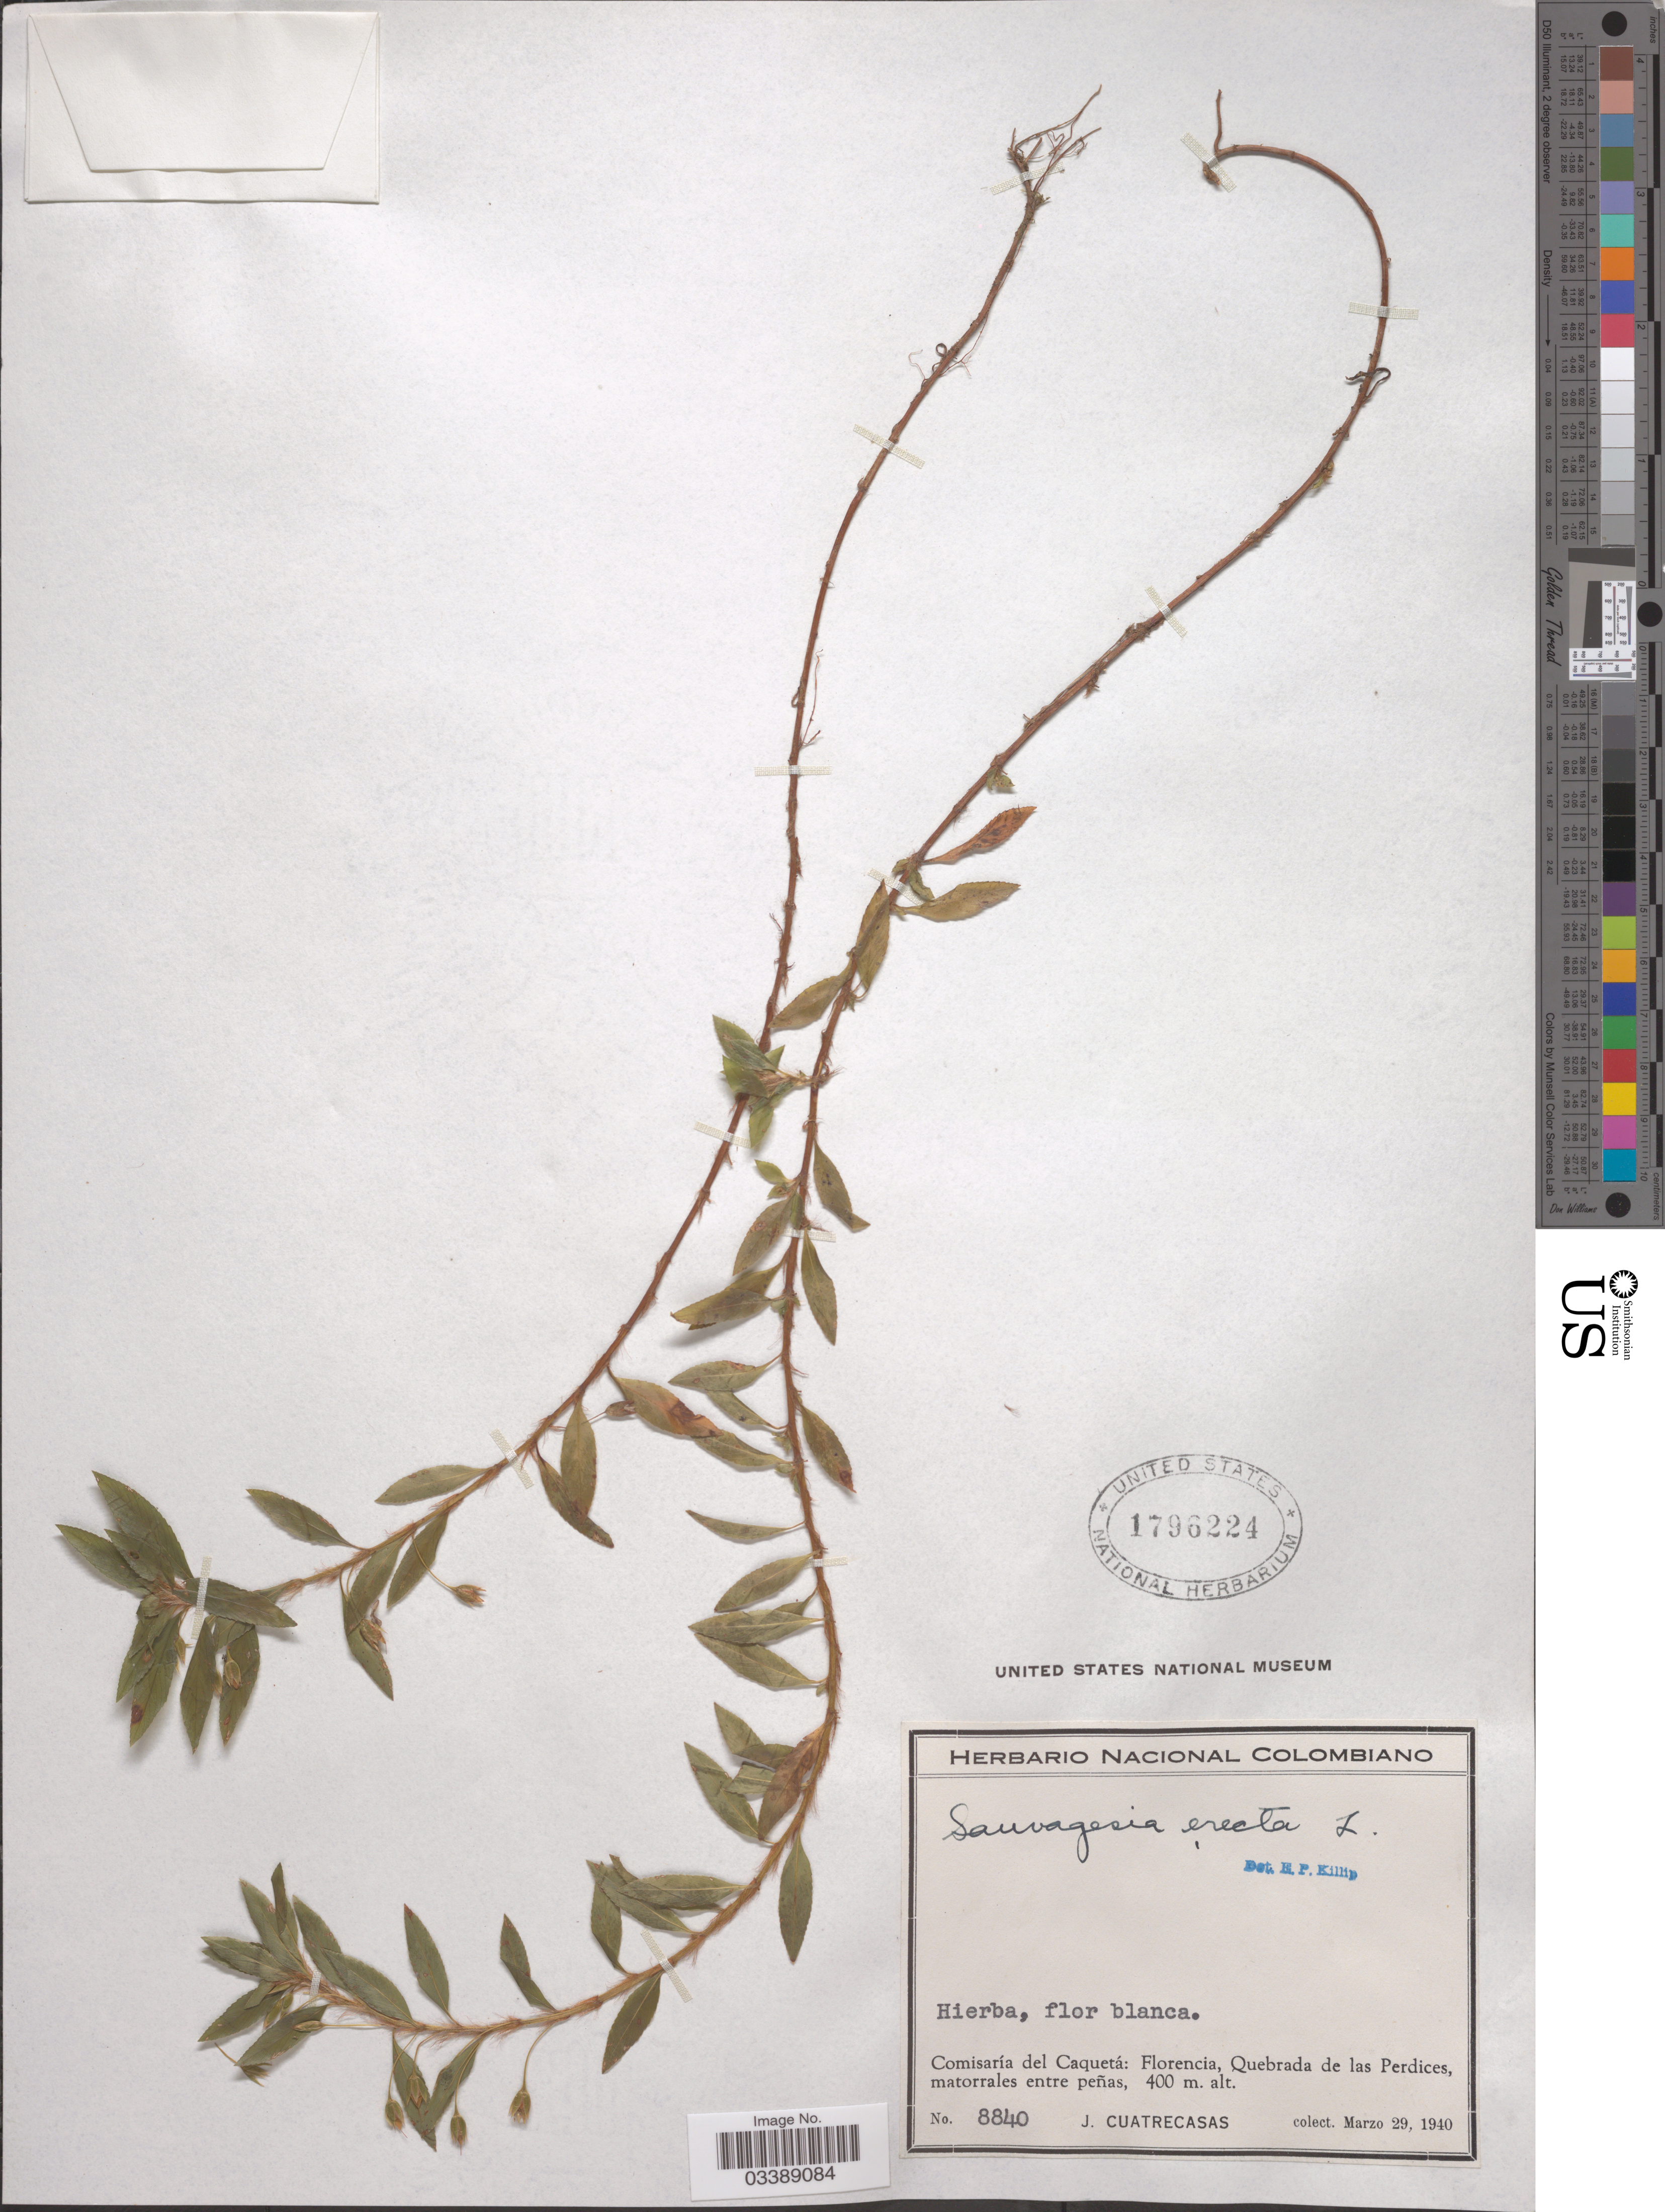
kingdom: Plantae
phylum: Tracheophyta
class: Magnoliopsida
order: Malpighiales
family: Ochnaceae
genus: Sauvagesia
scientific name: Sauvagesia erecta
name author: L.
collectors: J. Cuatrecasas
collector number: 8840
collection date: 1940-03-29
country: Colombia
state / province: Caquetá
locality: Comisaría del Caquetá: Florencia, Quebrada de las Perdices.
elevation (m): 400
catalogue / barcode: US 1796224